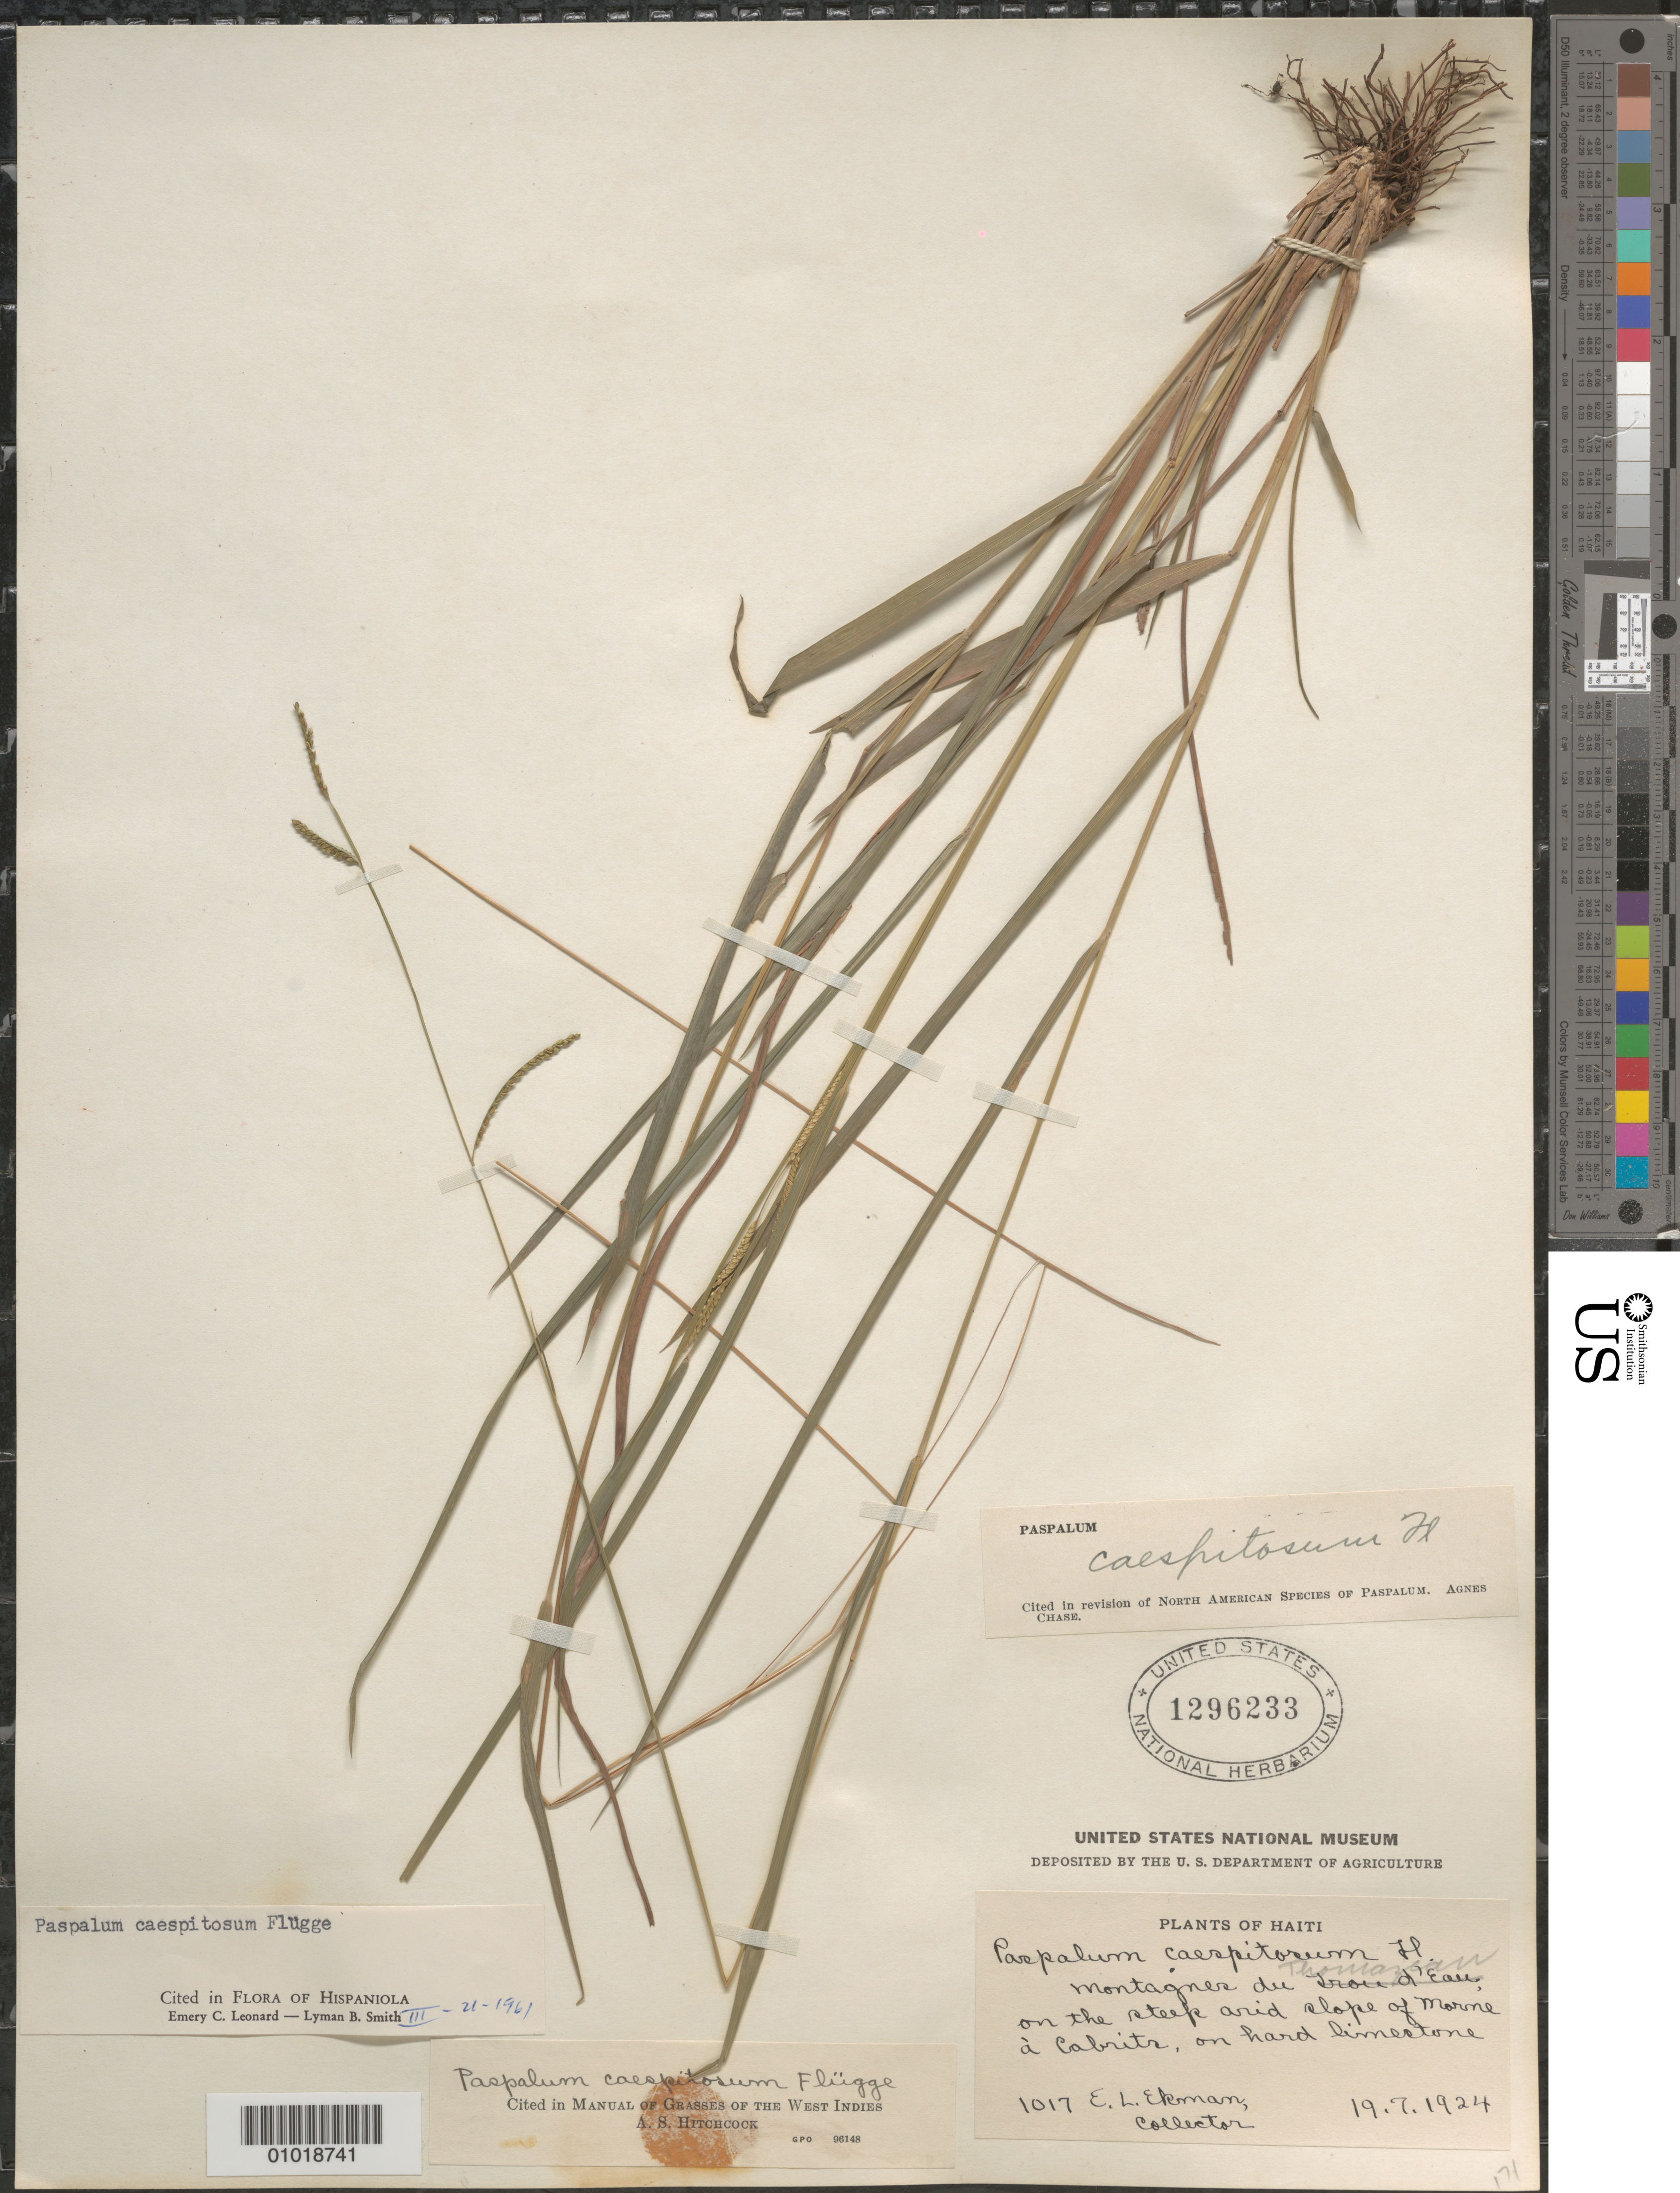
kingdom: Plantae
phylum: Tracheophyta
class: Liliopsida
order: Poales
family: Poaceae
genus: Paspalum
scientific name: Paspalum caespitosum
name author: Flüggé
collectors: E. L. Ekman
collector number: H 1017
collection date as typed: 19 Jul 1924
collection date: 1924-07-19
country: Haiti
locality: Montagnes du Tomazean on the steep arid slopes of Morne a Cabrits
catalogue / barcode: US 1296233